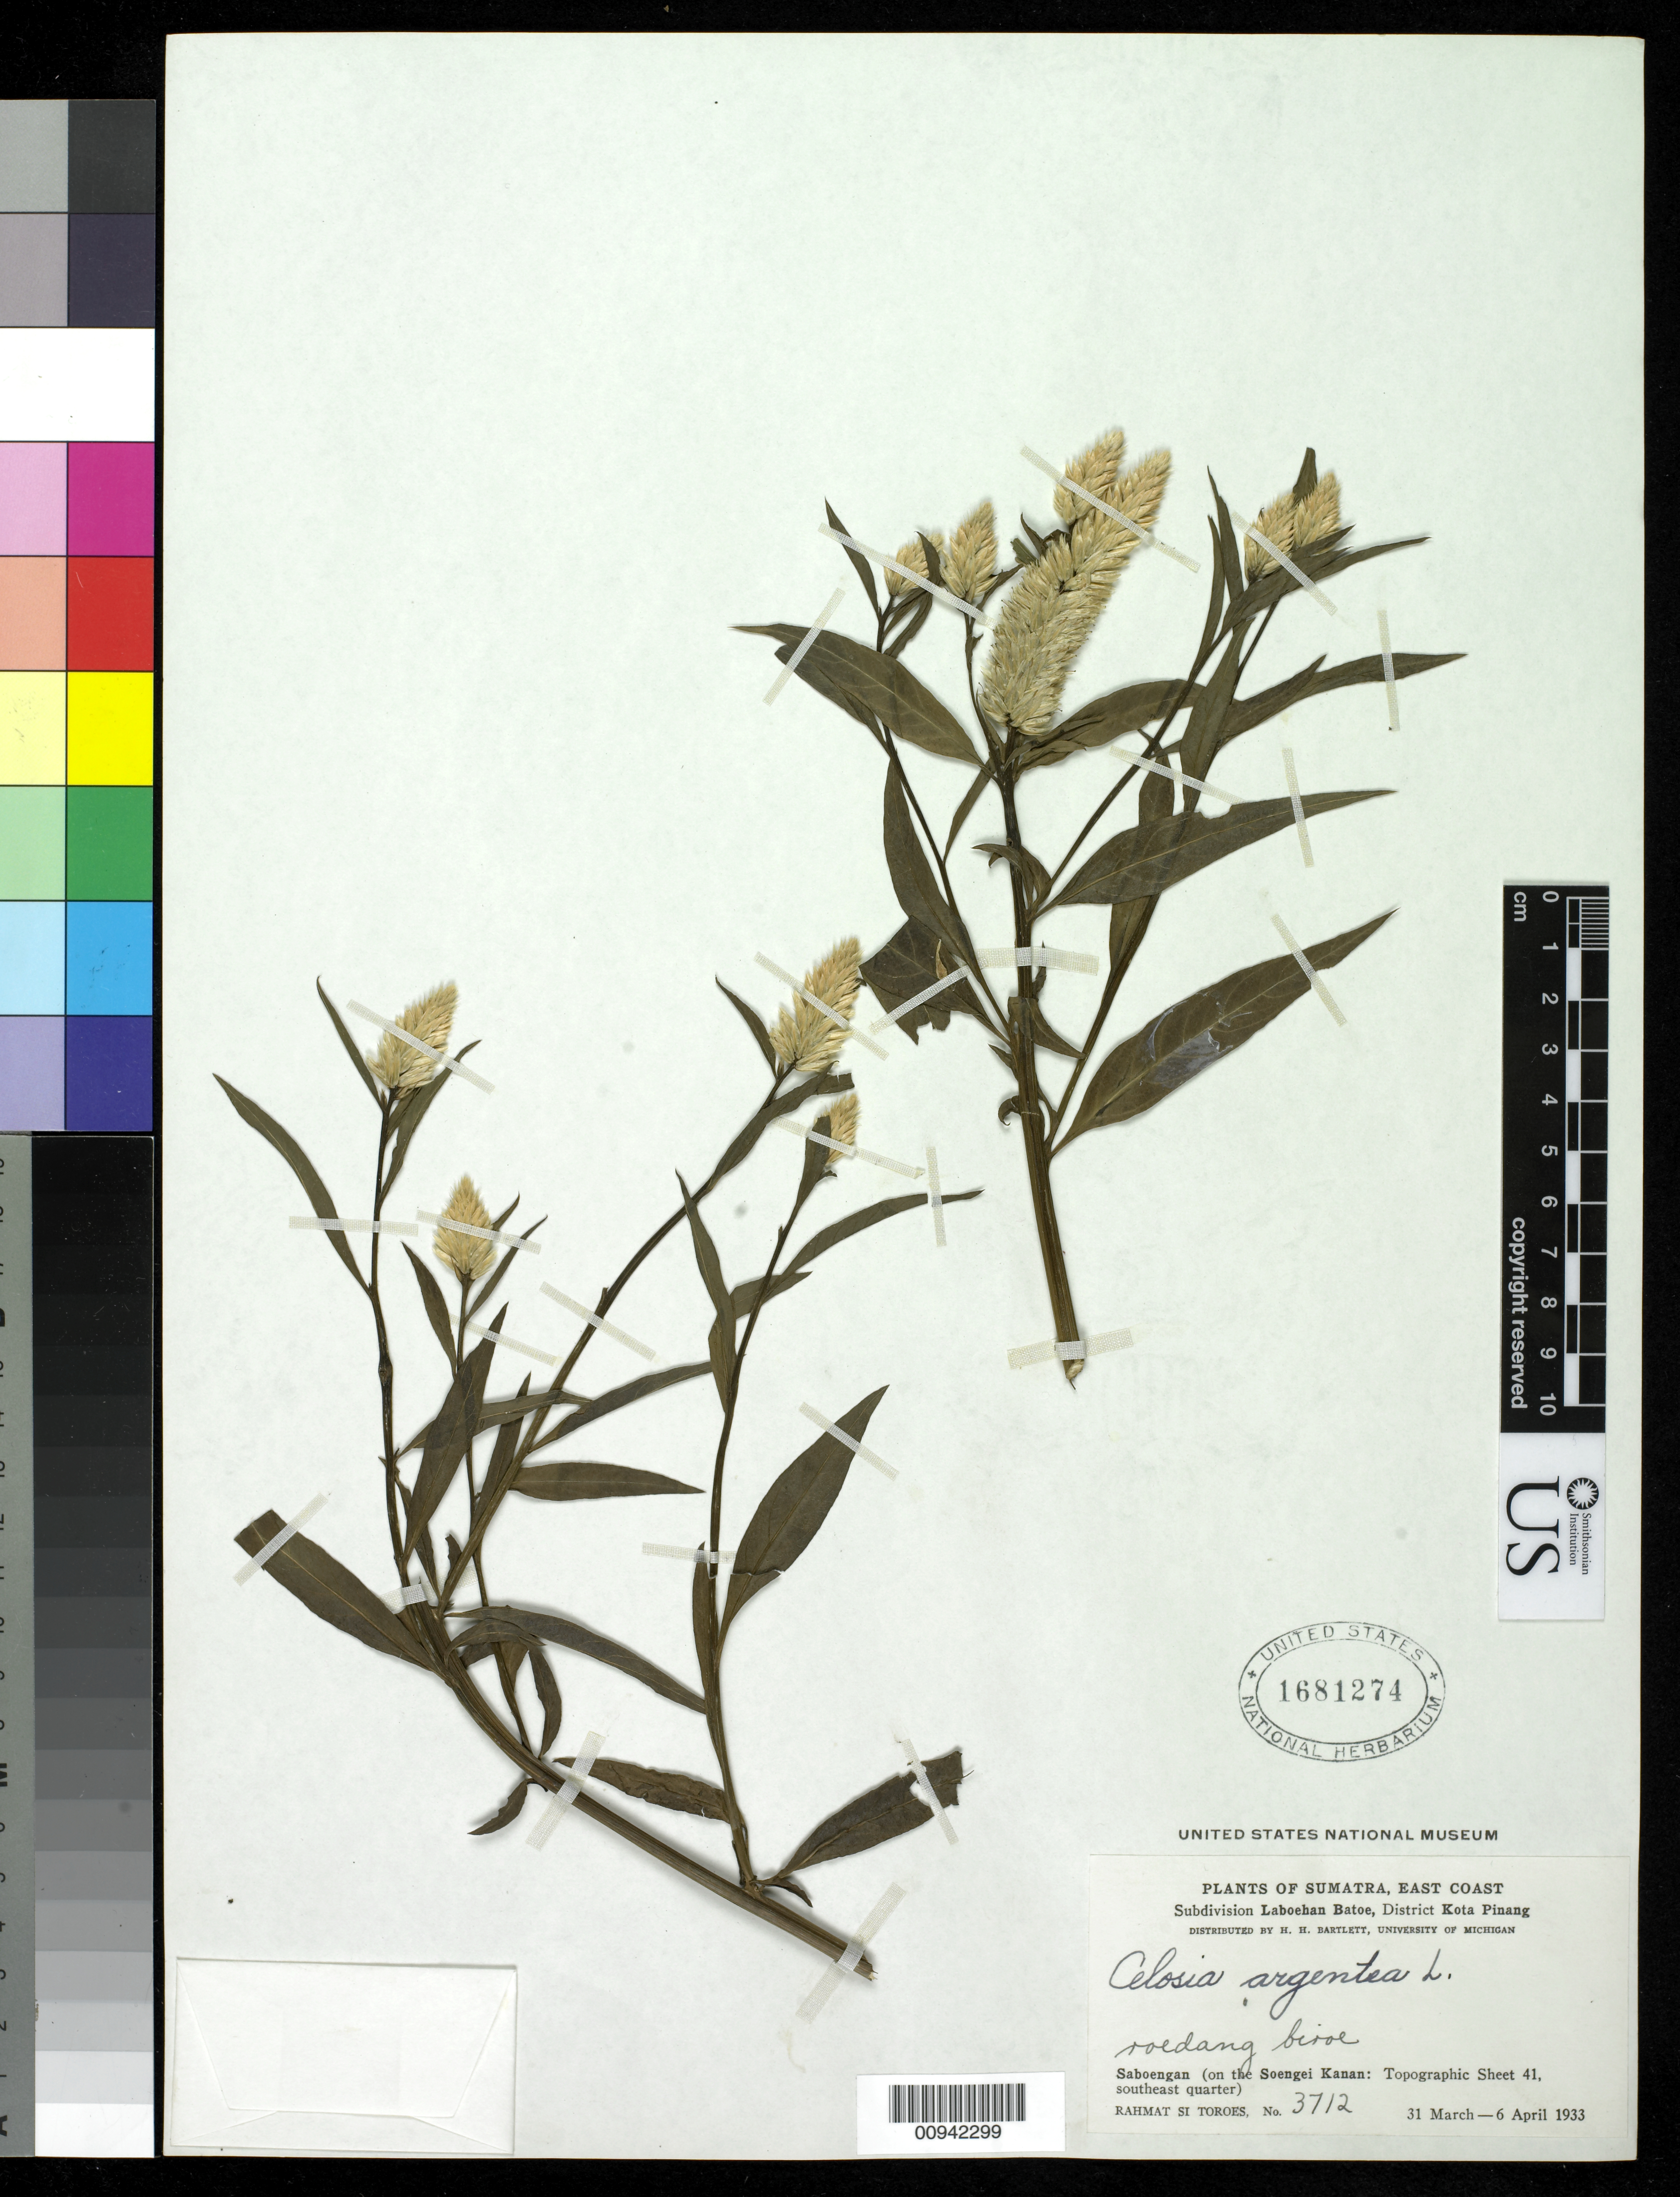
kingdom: Plantae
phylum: Tracheophyta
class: Magnoliopsida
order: Caryophyllales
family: Amaranthaceae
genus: Celosia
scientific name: Celosia argentea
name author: L.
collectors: Rahmat Si Boeea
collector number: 3712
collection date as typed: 31 Mar 1933 to 06 Apr 1933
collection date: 1933-03-31/1933-04-06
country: Indonesia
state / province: Sumatra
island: Sumatra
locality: Saboengan (on the Soengei Kanan)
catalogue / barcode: US 1681274